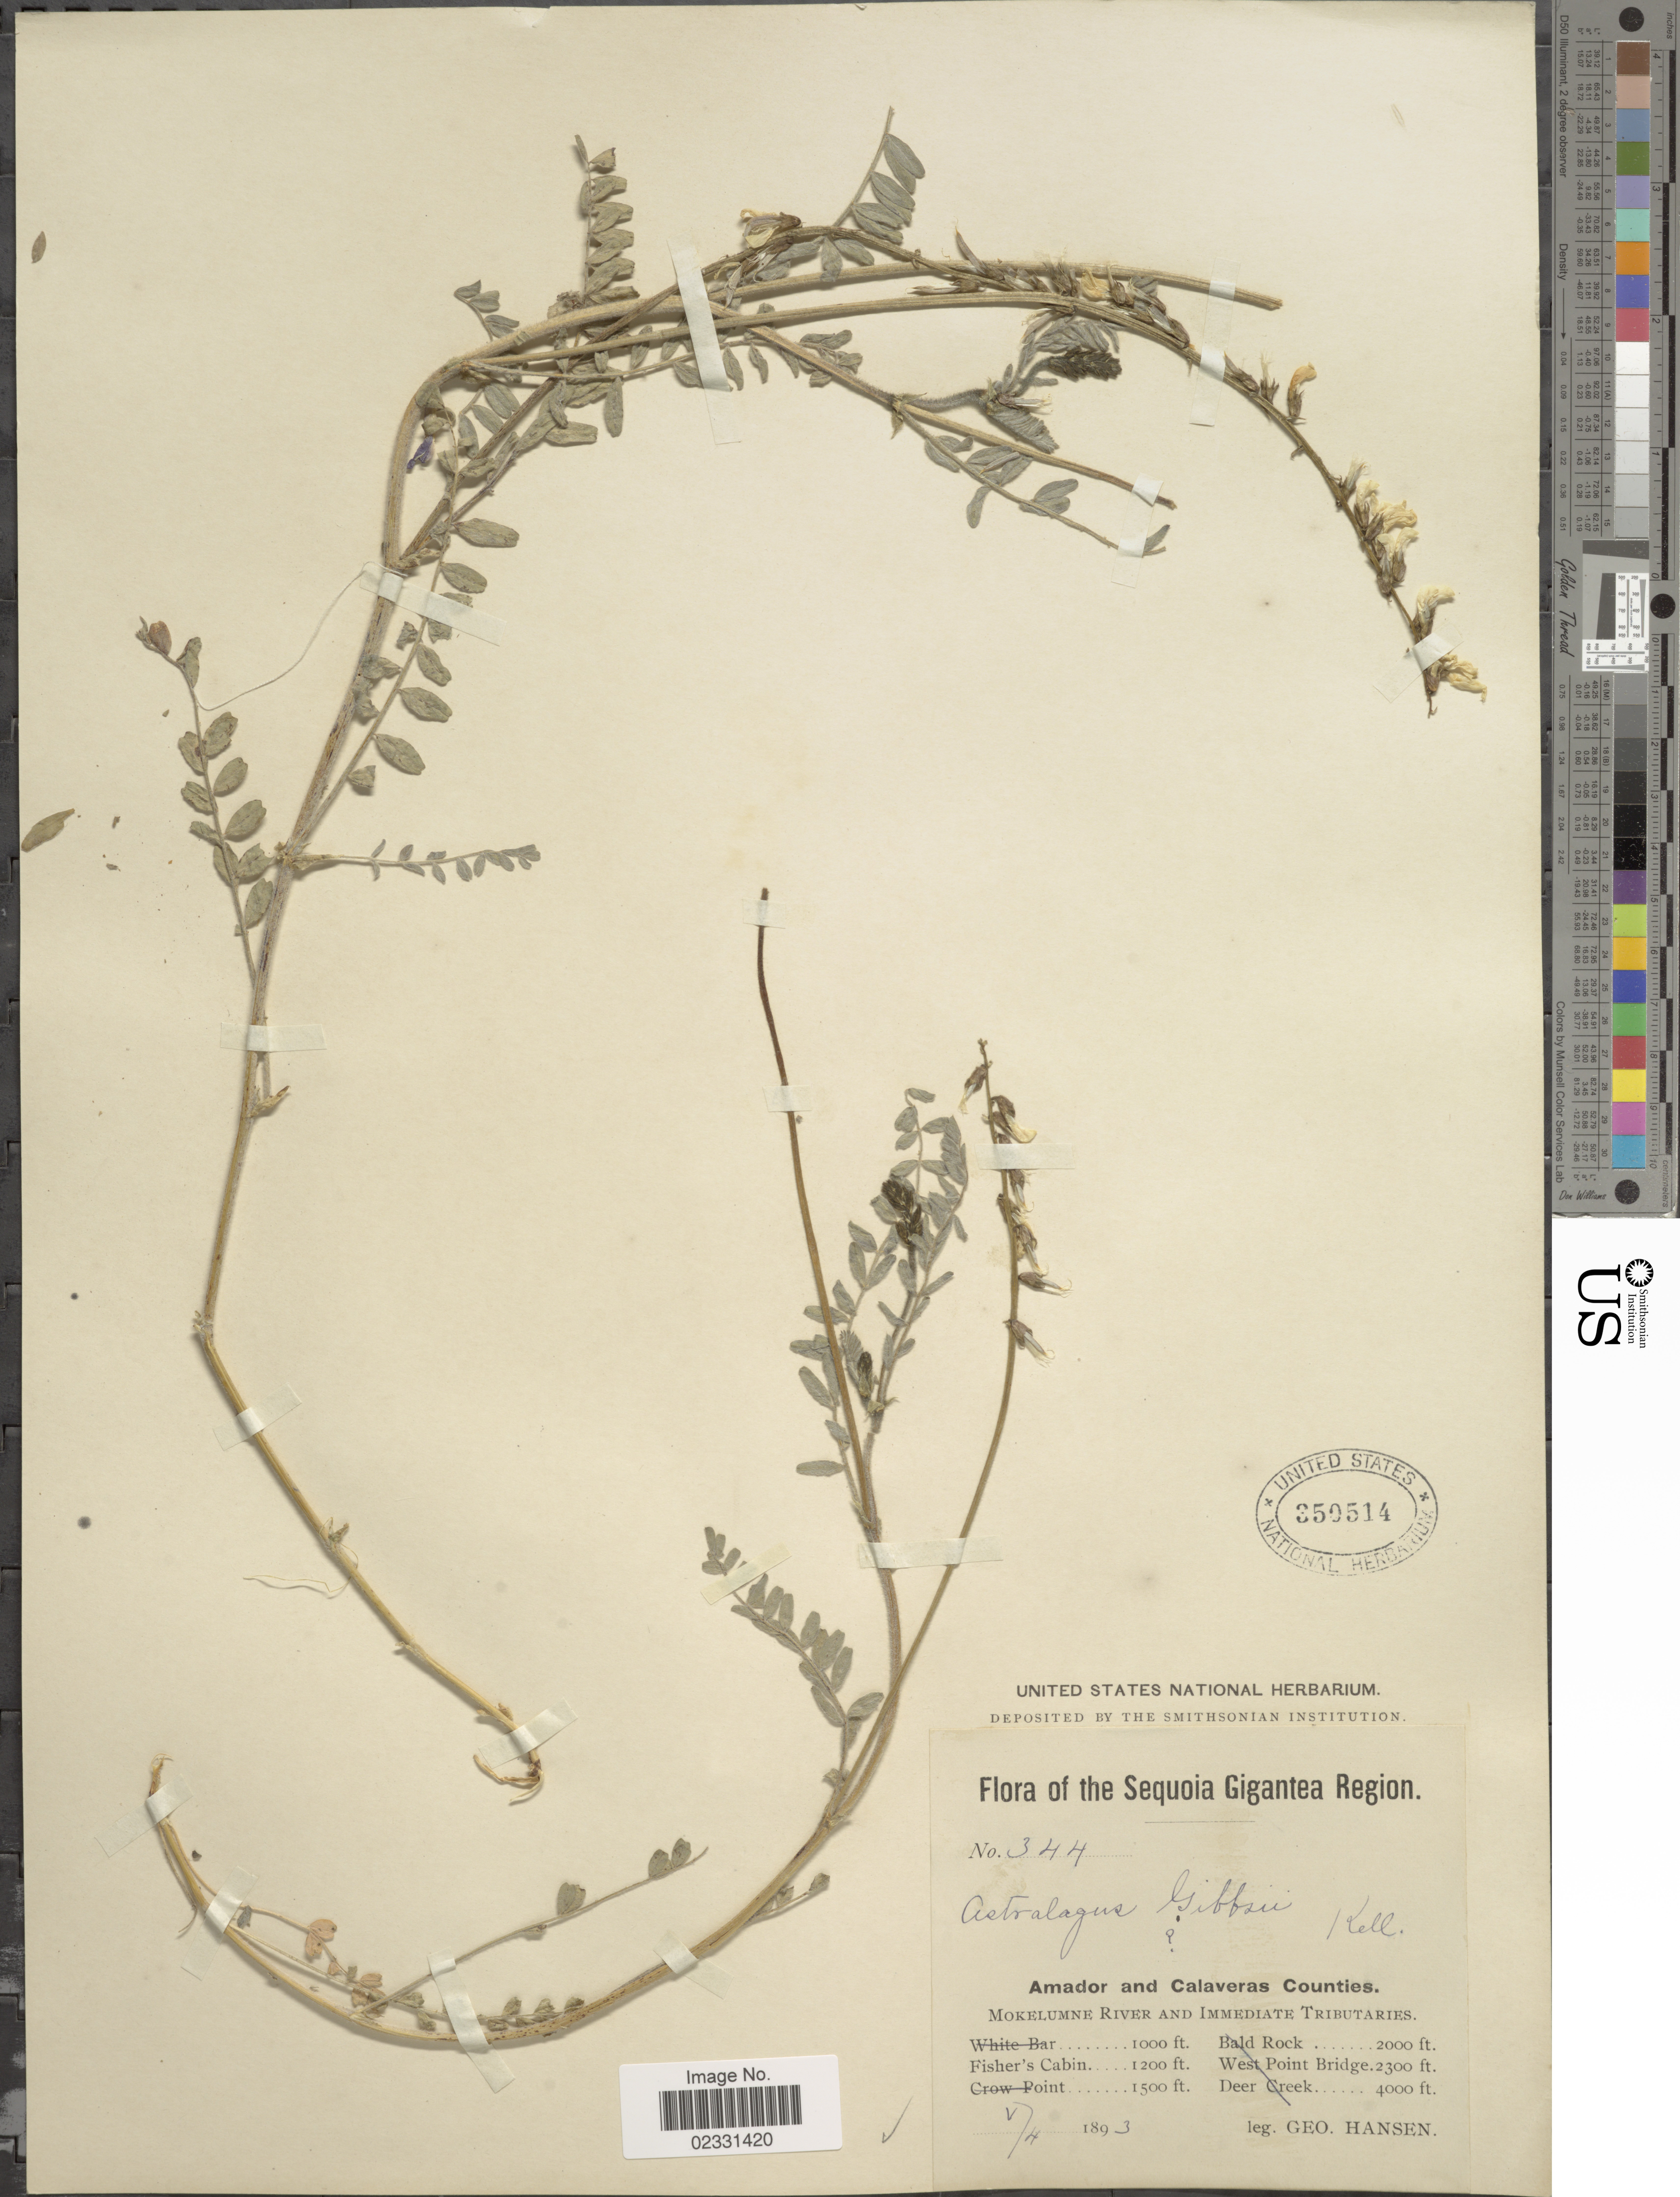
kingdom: Plantae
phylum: Tracheophyta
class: Magnoliopsida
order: Fabales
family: Fabaceae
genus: Astragalus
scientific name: Astragalus gibbsii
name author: Kellogg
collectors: G. Hansen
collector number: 344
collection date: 1893-05-04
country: United States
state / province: California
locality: Sequoia Gigantea Region, Amador and Calavera Counties, Mokelumne River and Immediate Tributaries, Fisher's Cabin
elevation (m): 366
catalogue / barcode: US 350514